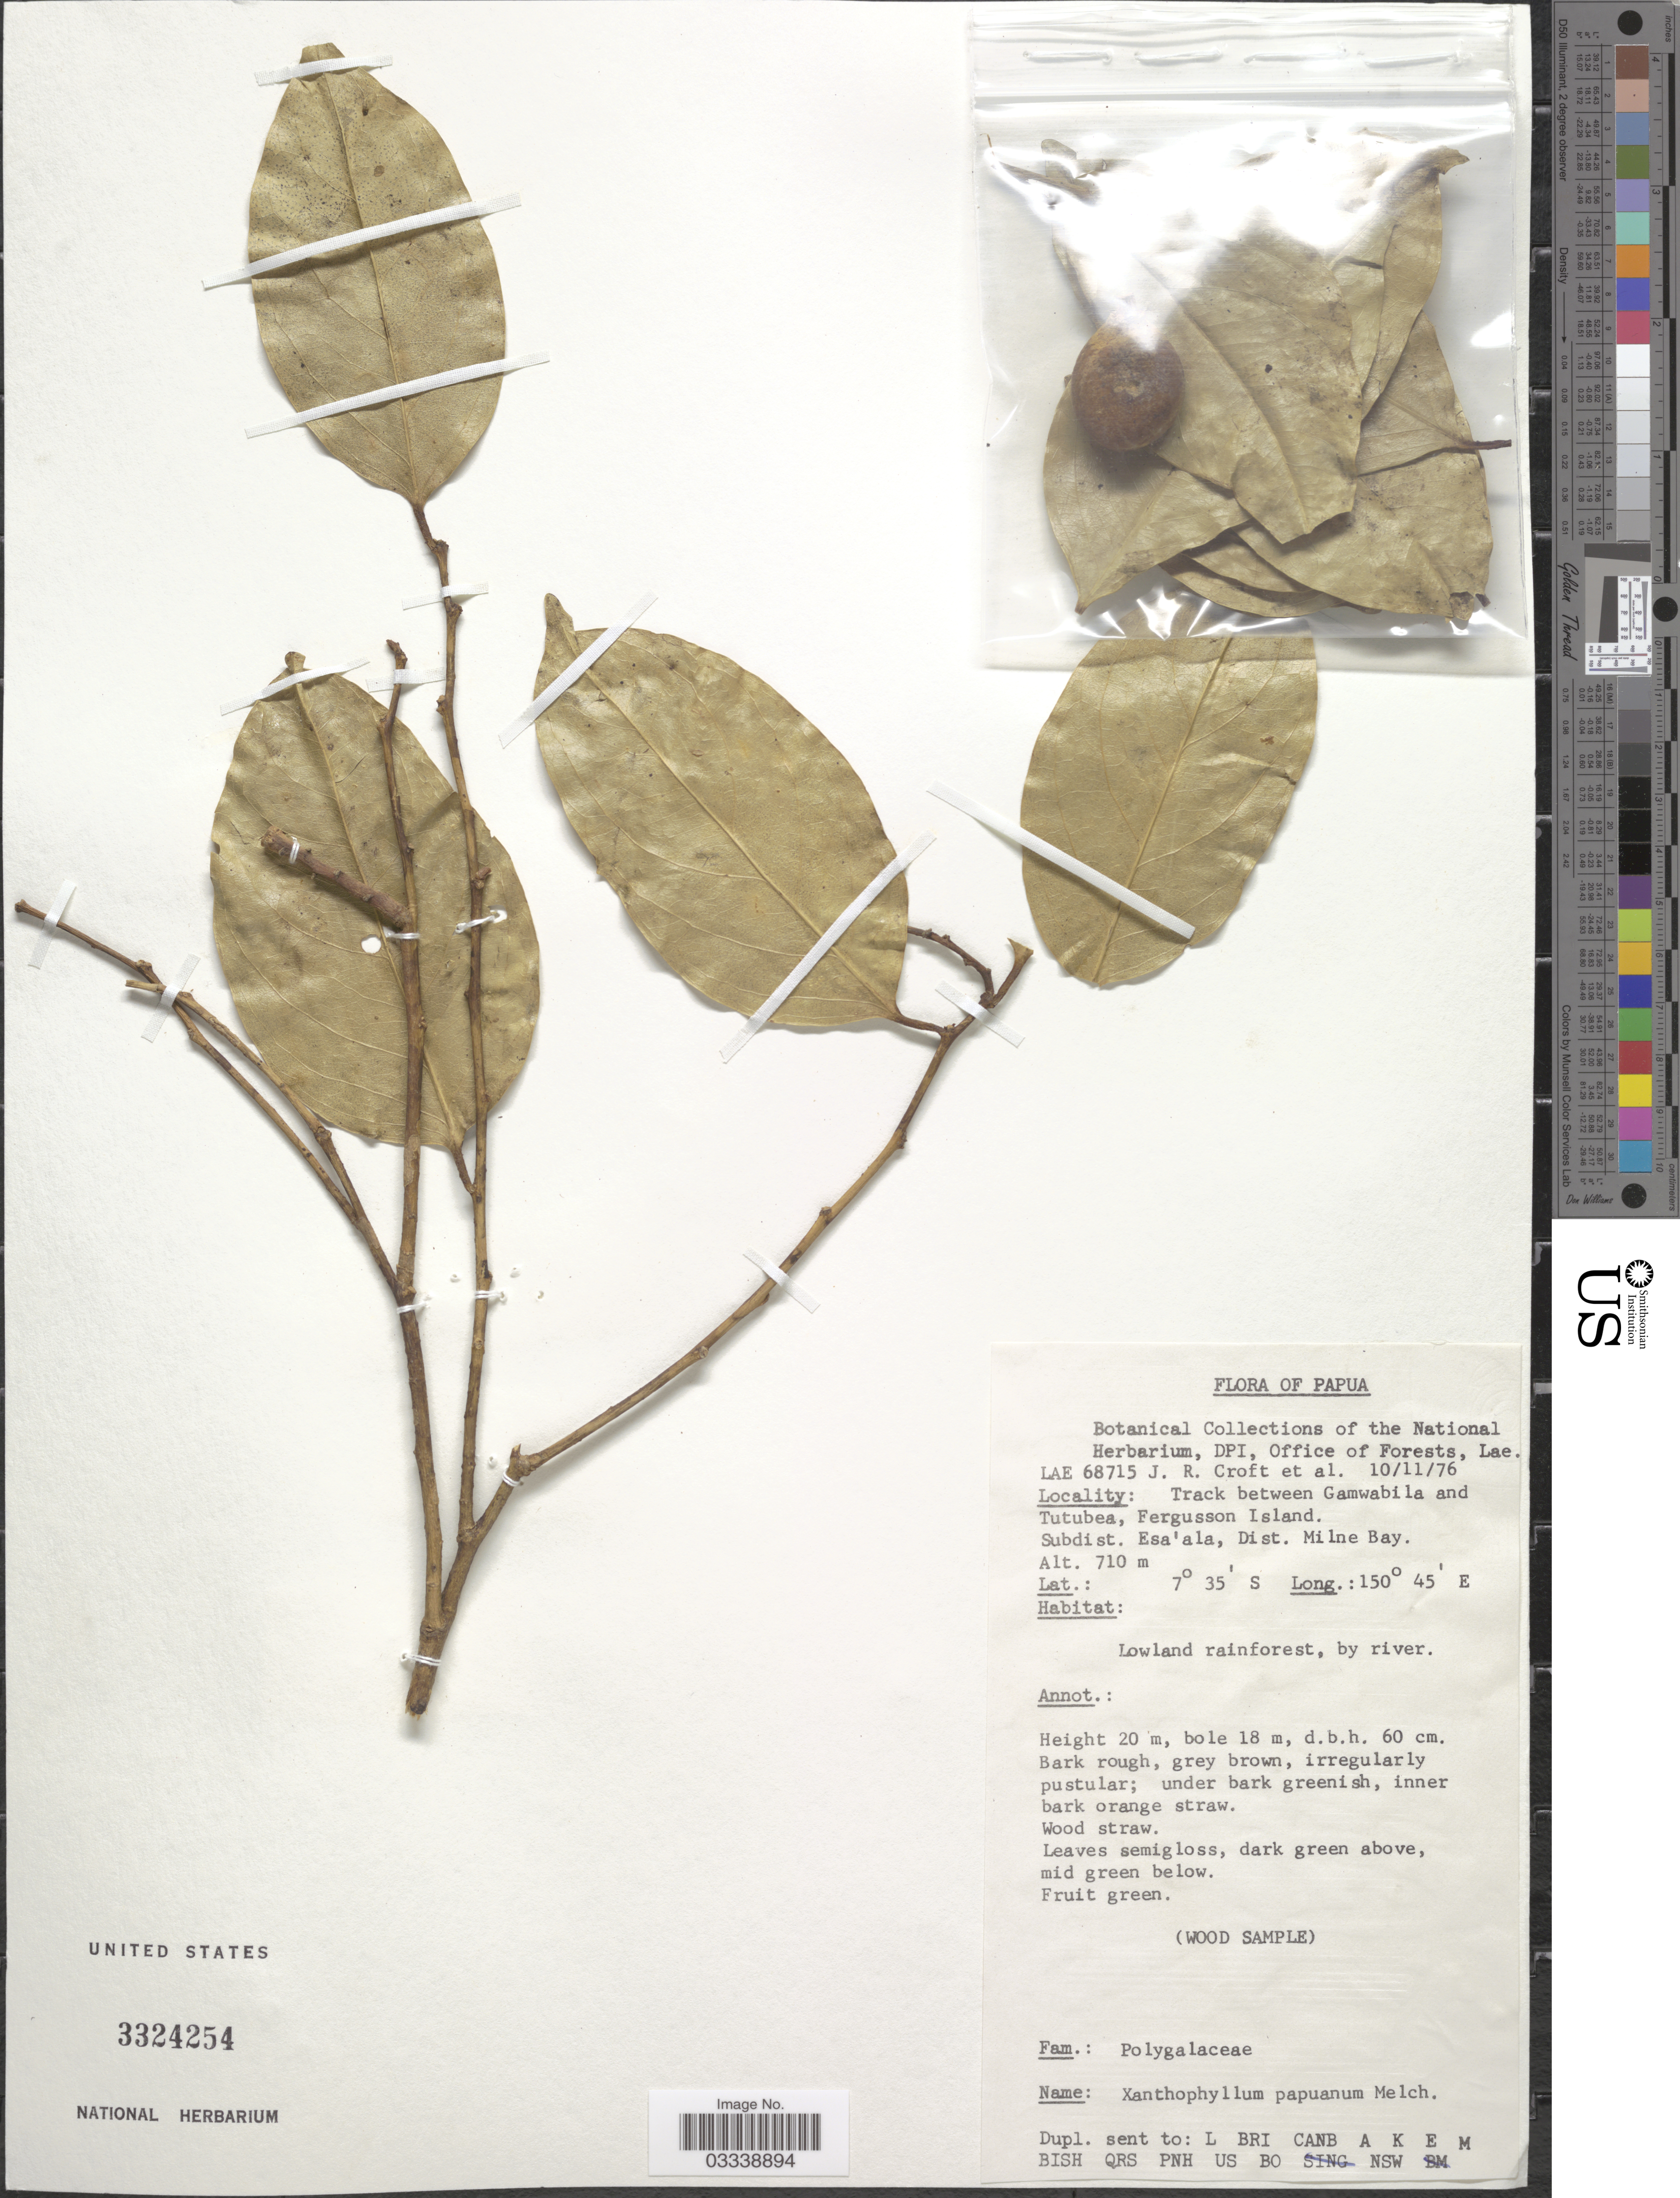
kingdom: Plantae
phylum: Tracheophyta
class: Magnoliopsida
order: Fabales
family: Polygalaceae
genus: Xanthophyllum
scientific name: Xanthophyllum papuanum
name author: Whitmore ex Meijden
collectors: J. R. Croft & et al.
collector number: LAE 68715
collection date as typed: Transcribed d/m/y: 10/11/76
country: Papua New Guinea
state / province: Milne Bay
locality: Papua. Track between Gamwabila and Tutubea, Fergusson Island. Subdist. Esa'ala, Dist. Milne Bay.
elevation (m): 710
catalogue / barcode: US 3324254